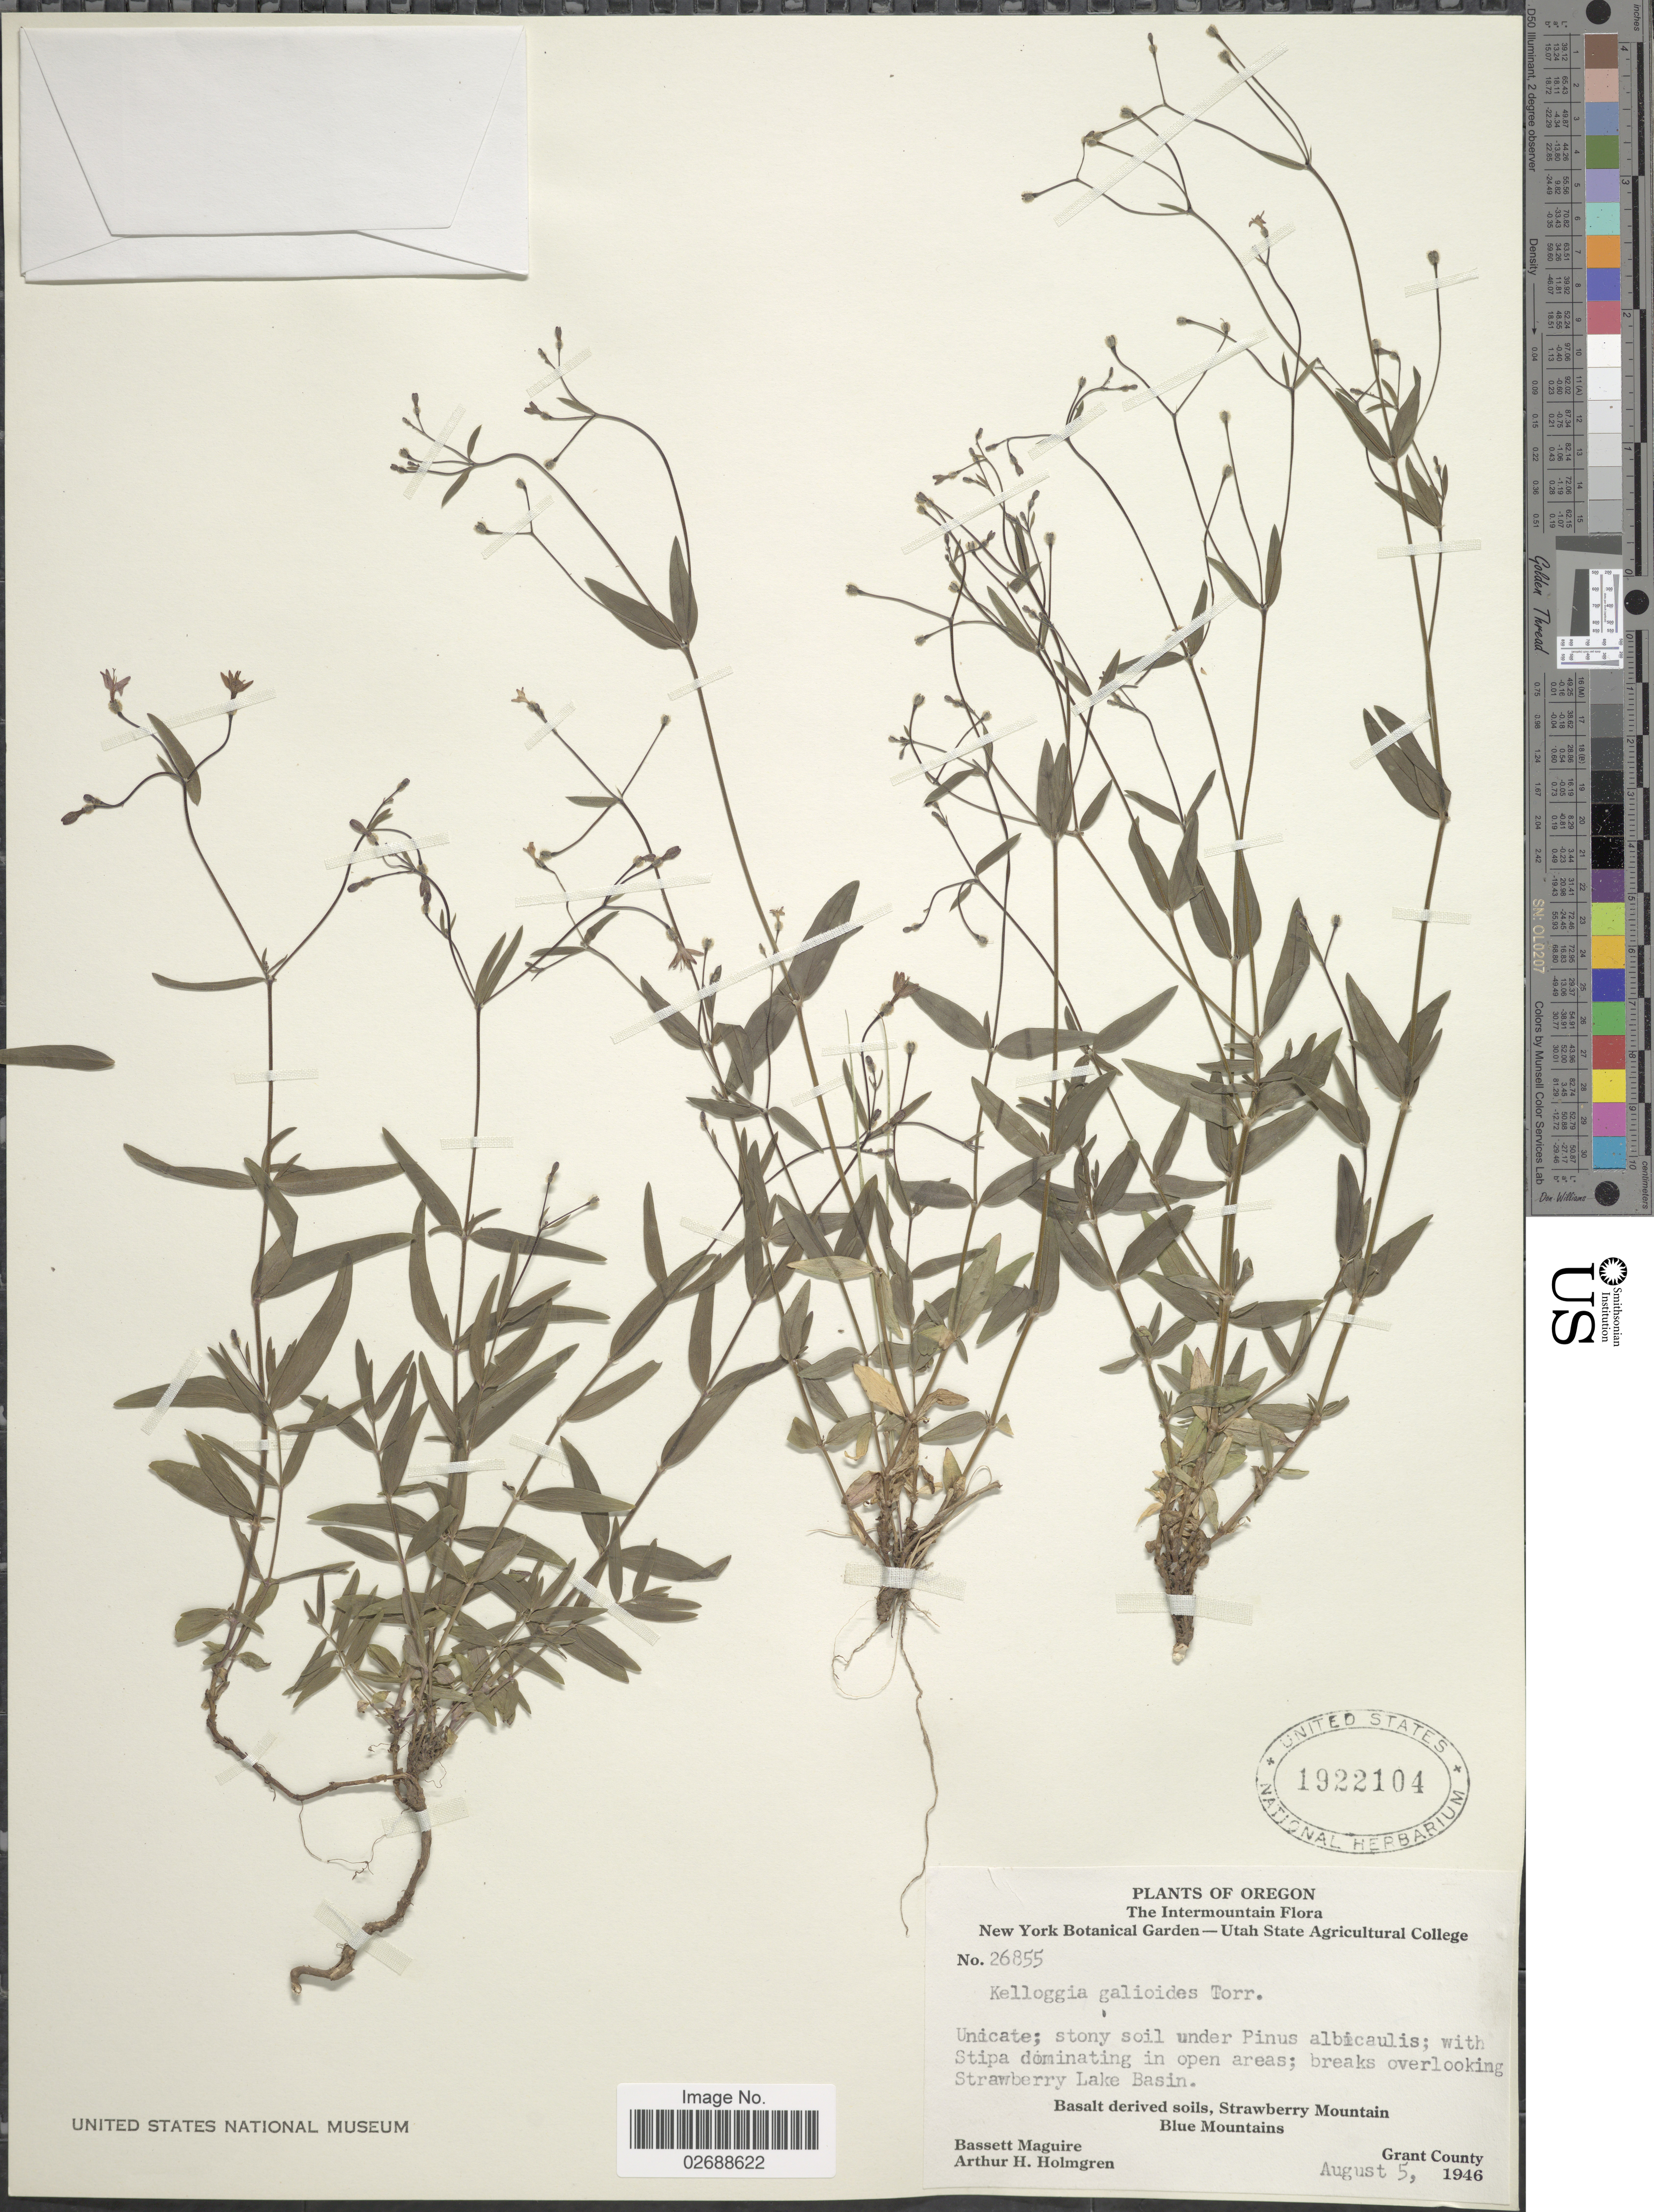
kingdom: Plantae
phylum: Tracheophyta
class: Magnoliopsida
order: Gentianales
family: Rubiaceae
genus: Kelloggia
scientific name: Kelloggia galioides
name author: Torr.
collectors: B. Maguire & A. H. Holmgren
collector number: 26855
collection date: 1946-08-05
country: United States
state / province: Oregon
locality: The Intermountain. Breaks overlooking Strawberry Lake Basin. Basalt derived spoils, Strawberry Mountain Blue Mountains. Grant County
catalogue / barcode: US 1922104